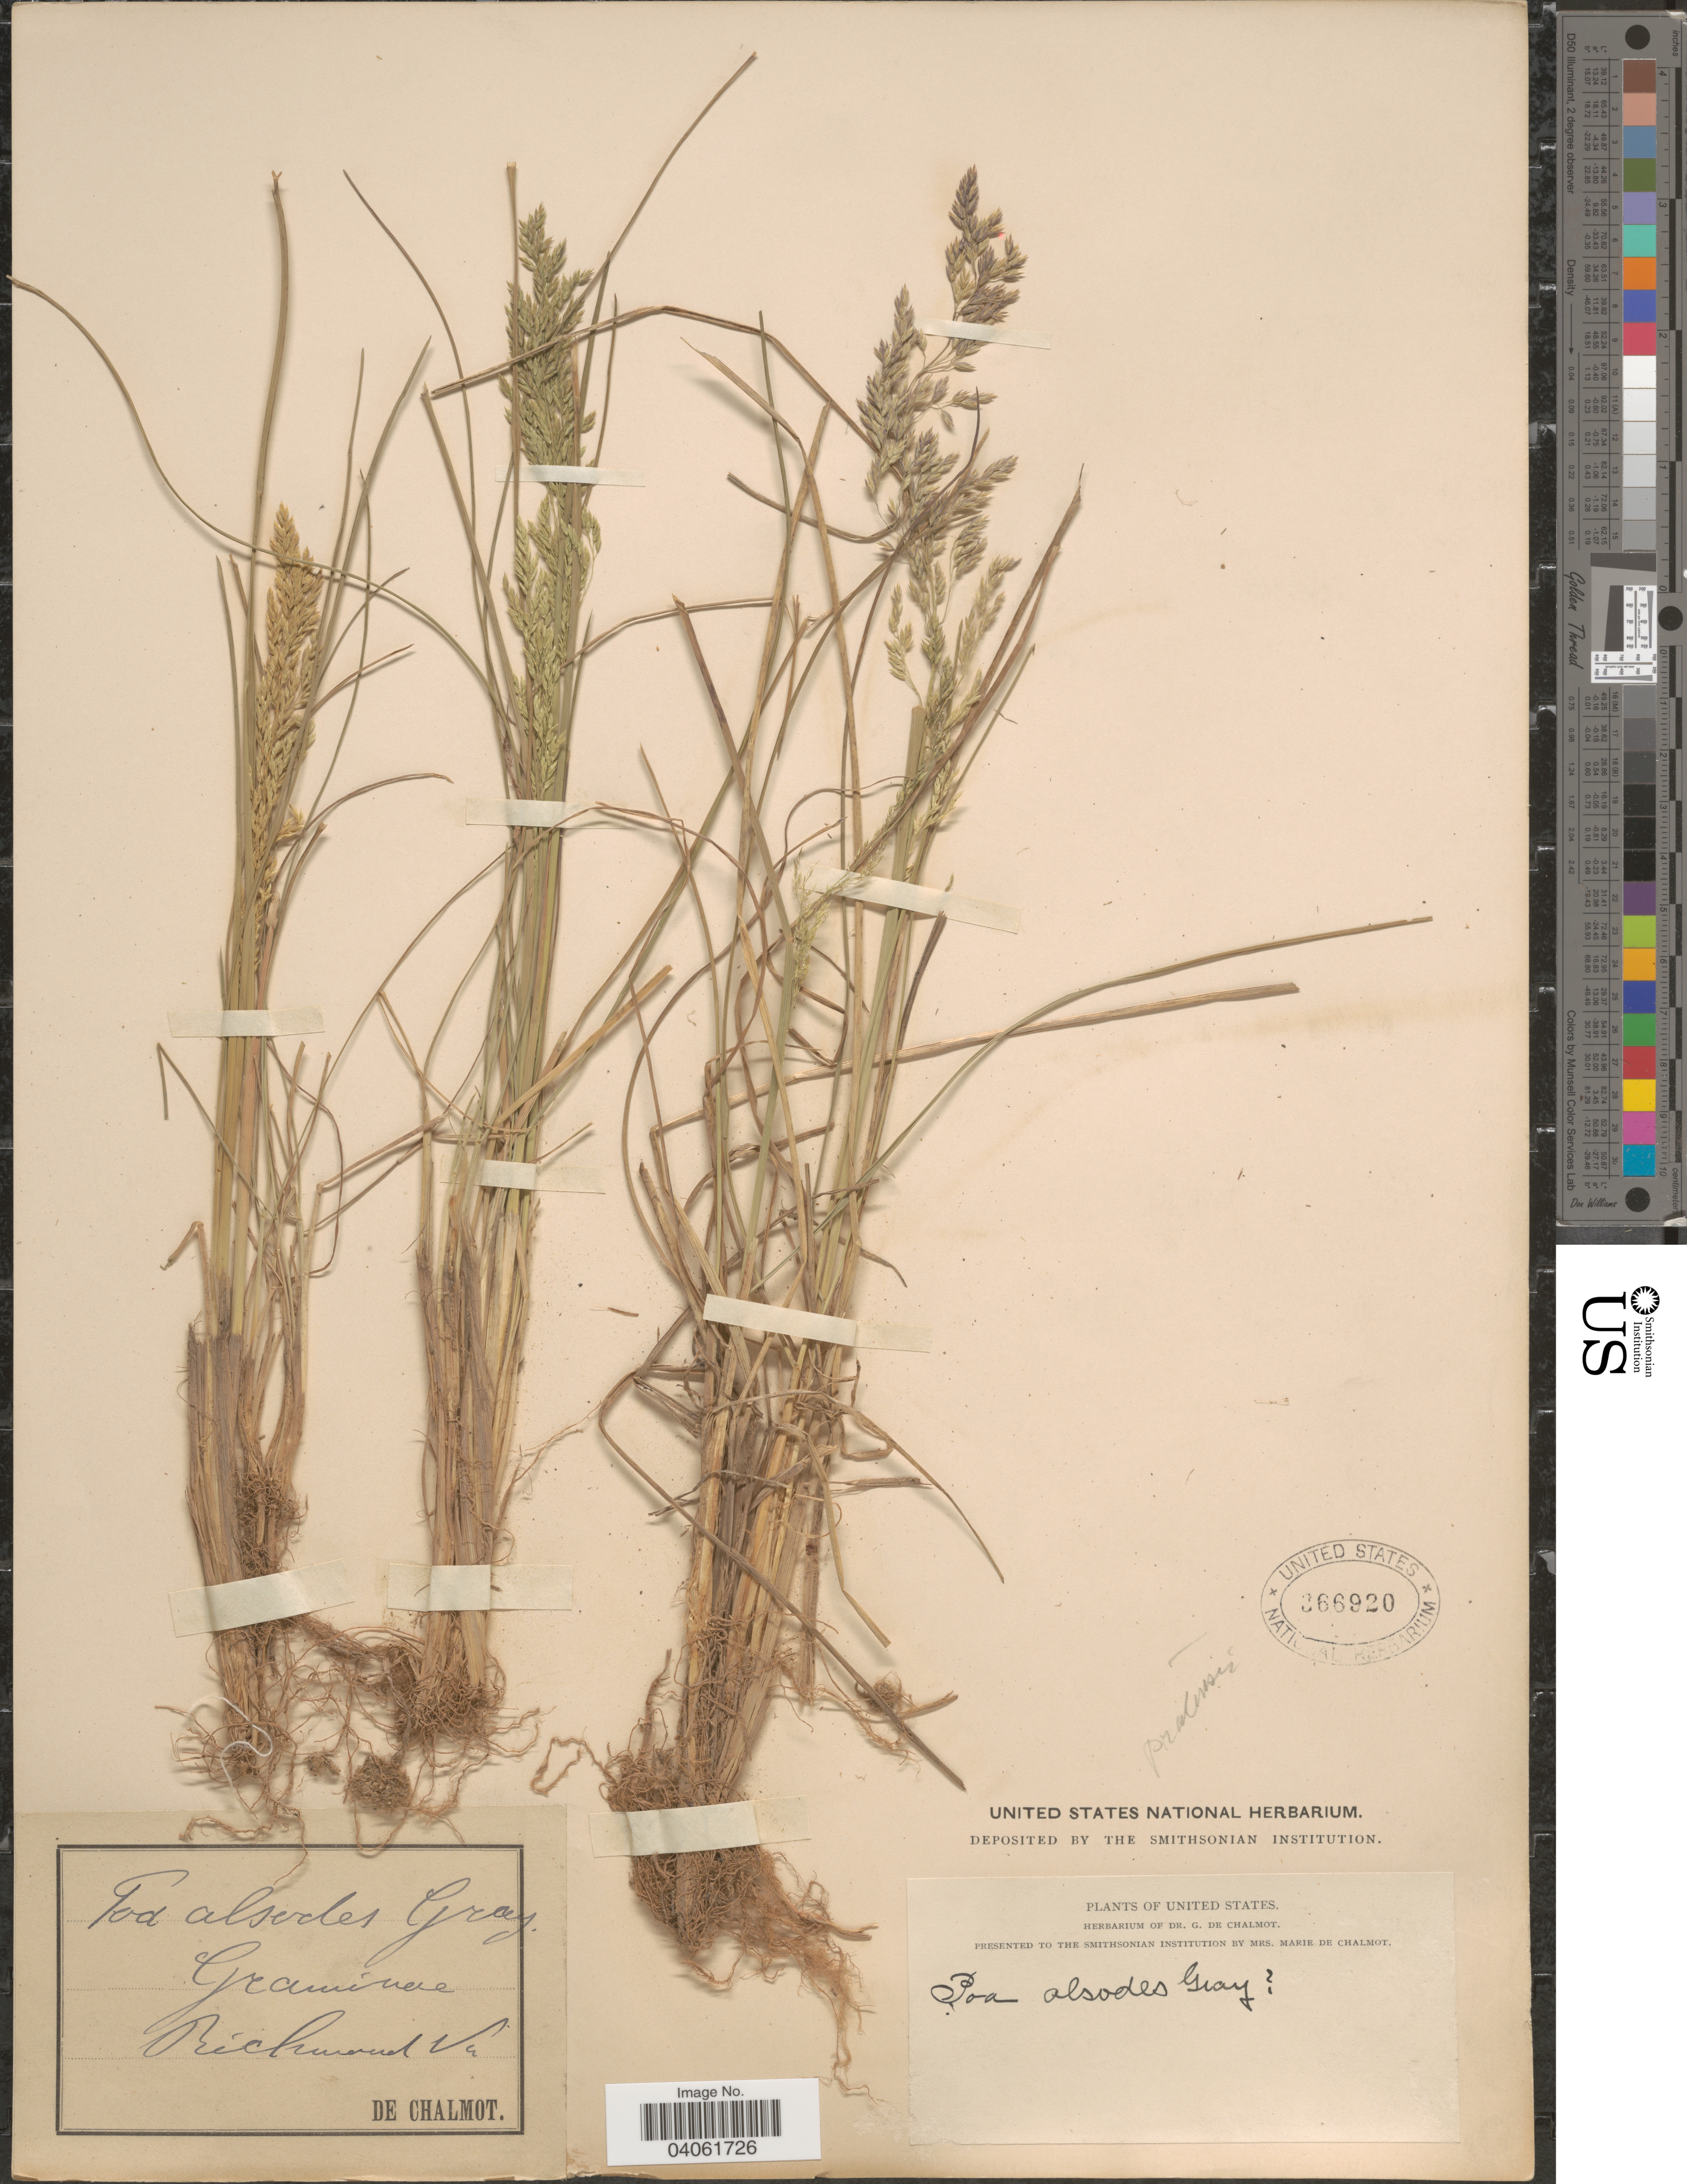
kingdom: Plantae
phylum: Tracheophyta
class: Liliopsida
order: Poales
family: Poaceae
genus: Poa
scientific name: Poa pratensis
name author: L.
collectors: G. de Chalmot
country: United States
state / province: Virginia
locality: Richmond.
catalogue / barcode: US 366920